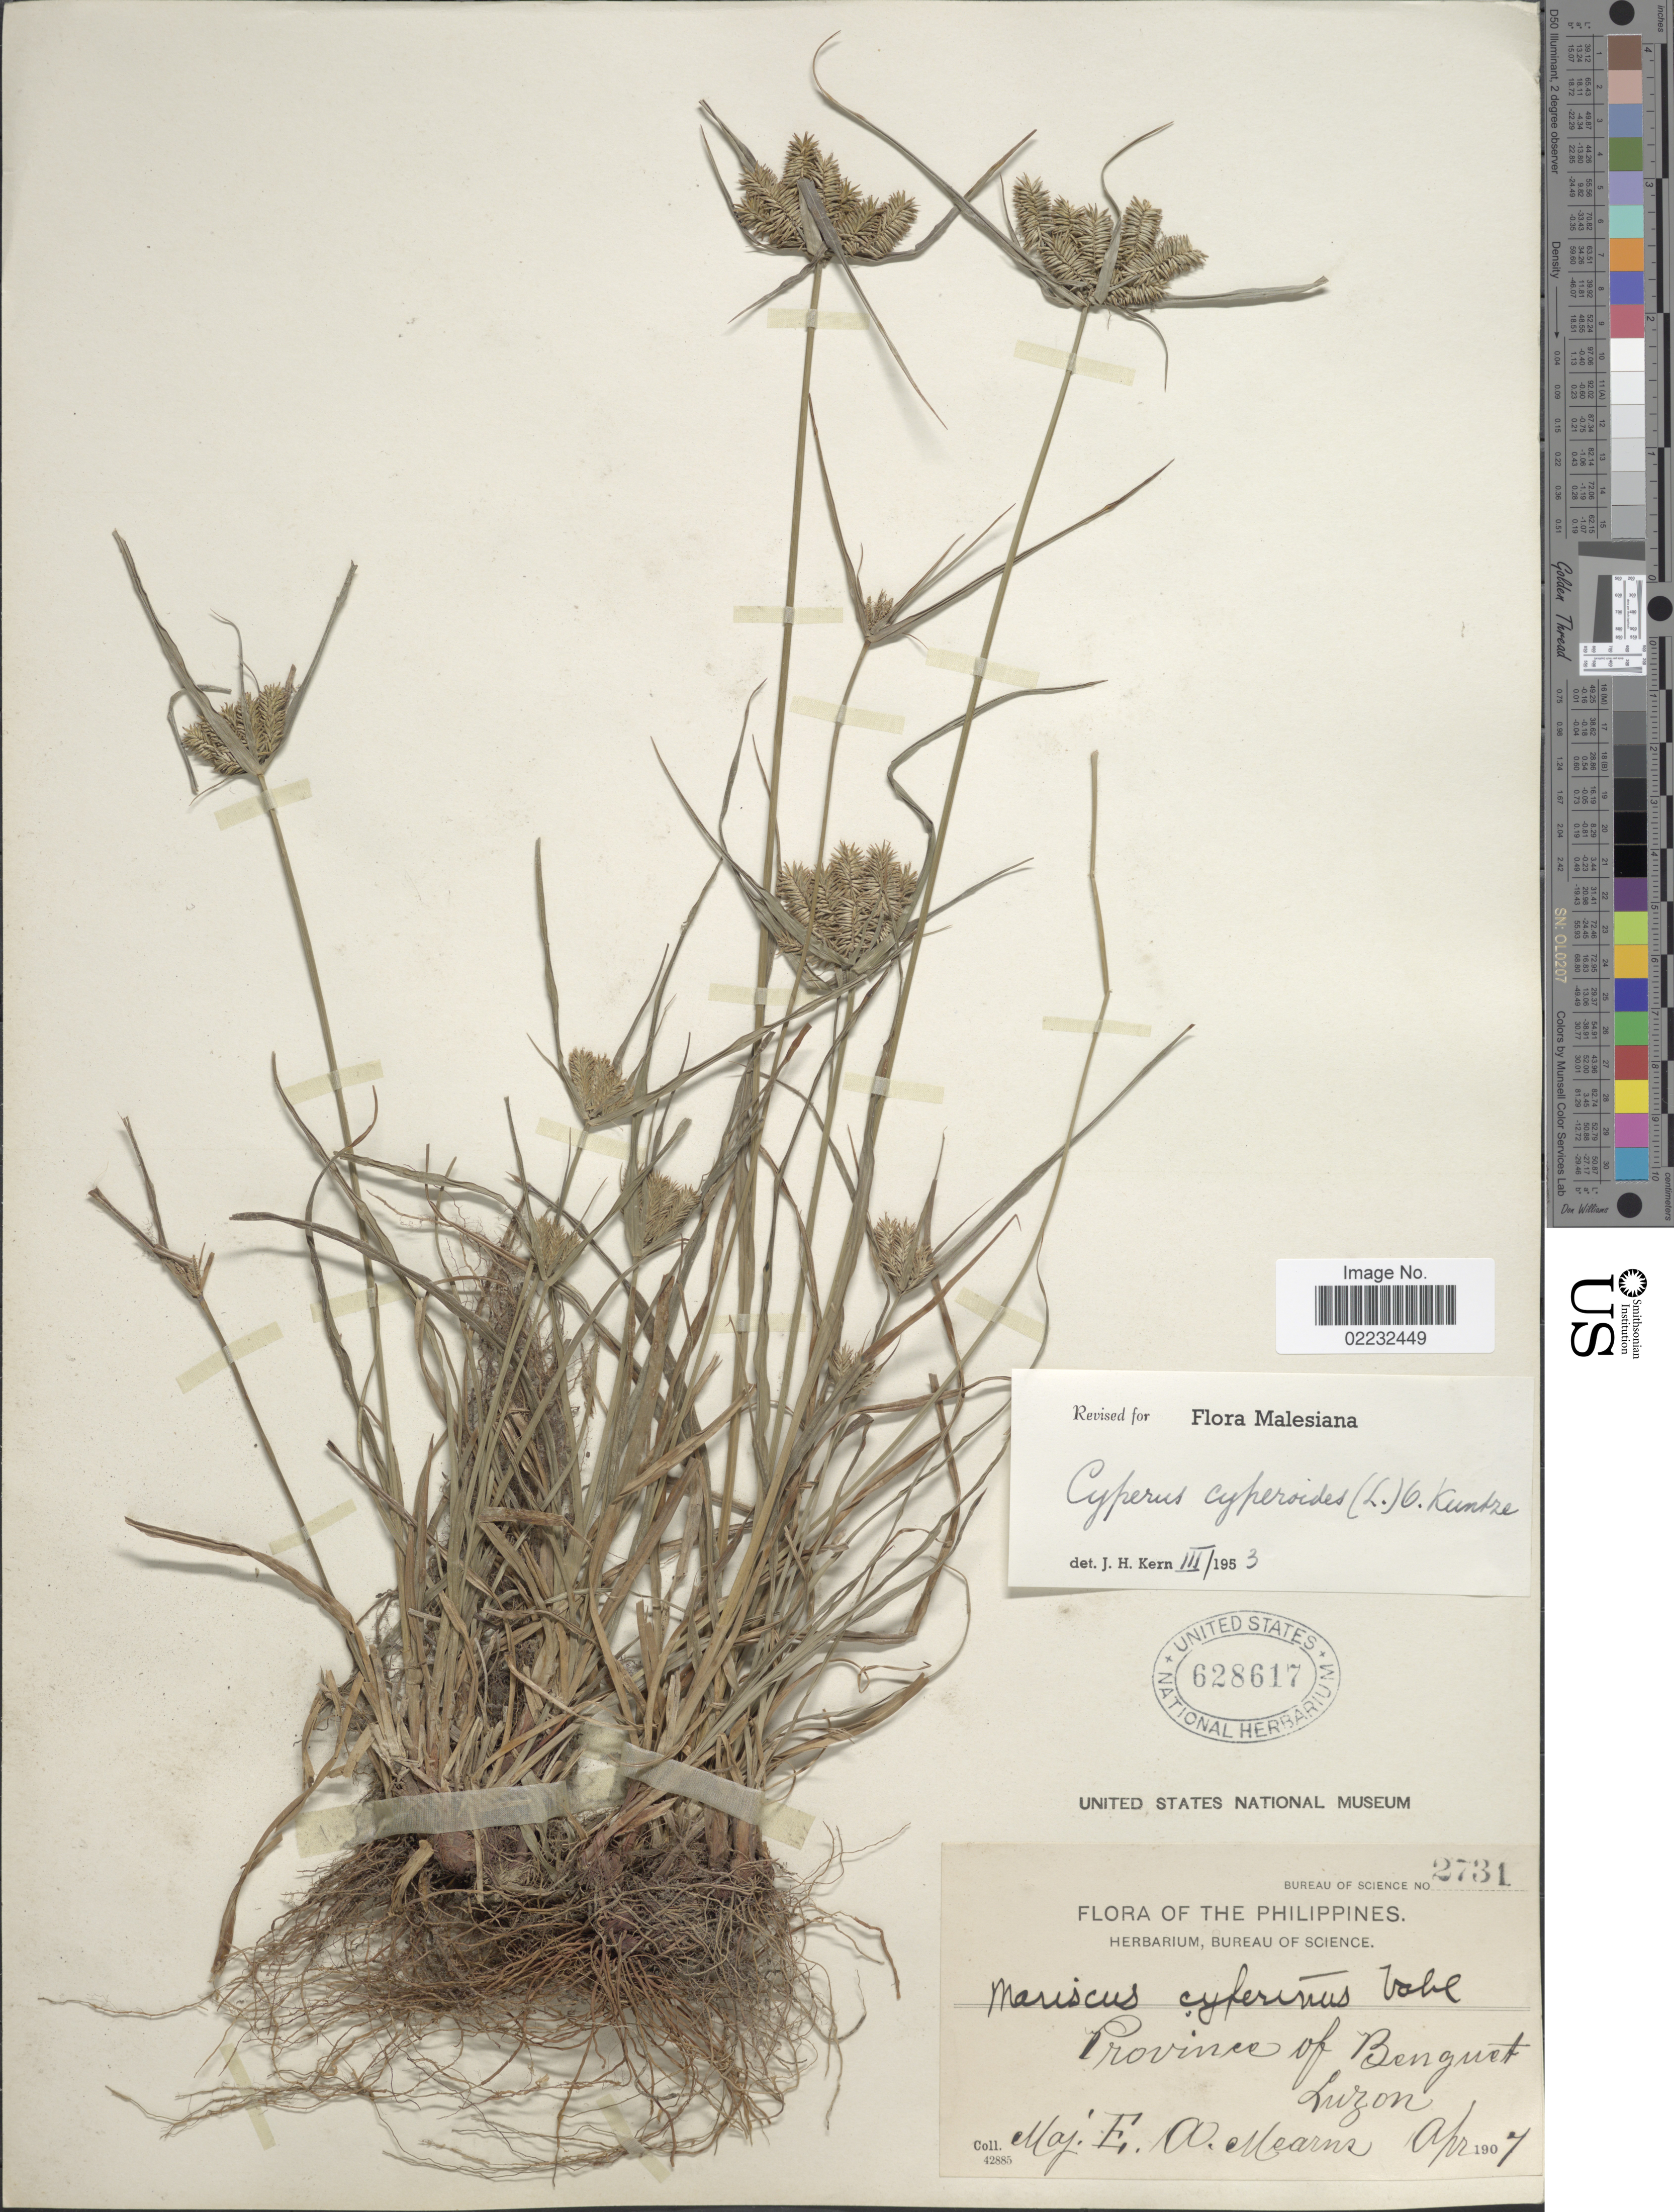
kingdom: Plantae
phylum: Tracheophyta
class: Liliopsida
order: Poales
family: Cyperaceae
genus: Cyperus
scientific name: Cyperus cyperoides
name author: (L.) Kuntze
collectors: E. A. Mearns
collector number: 2731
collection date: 1907-04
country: Philippines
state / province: Cordillera (Administrative Region)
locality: Province of Benguet, Luzon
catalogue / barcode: US 628617